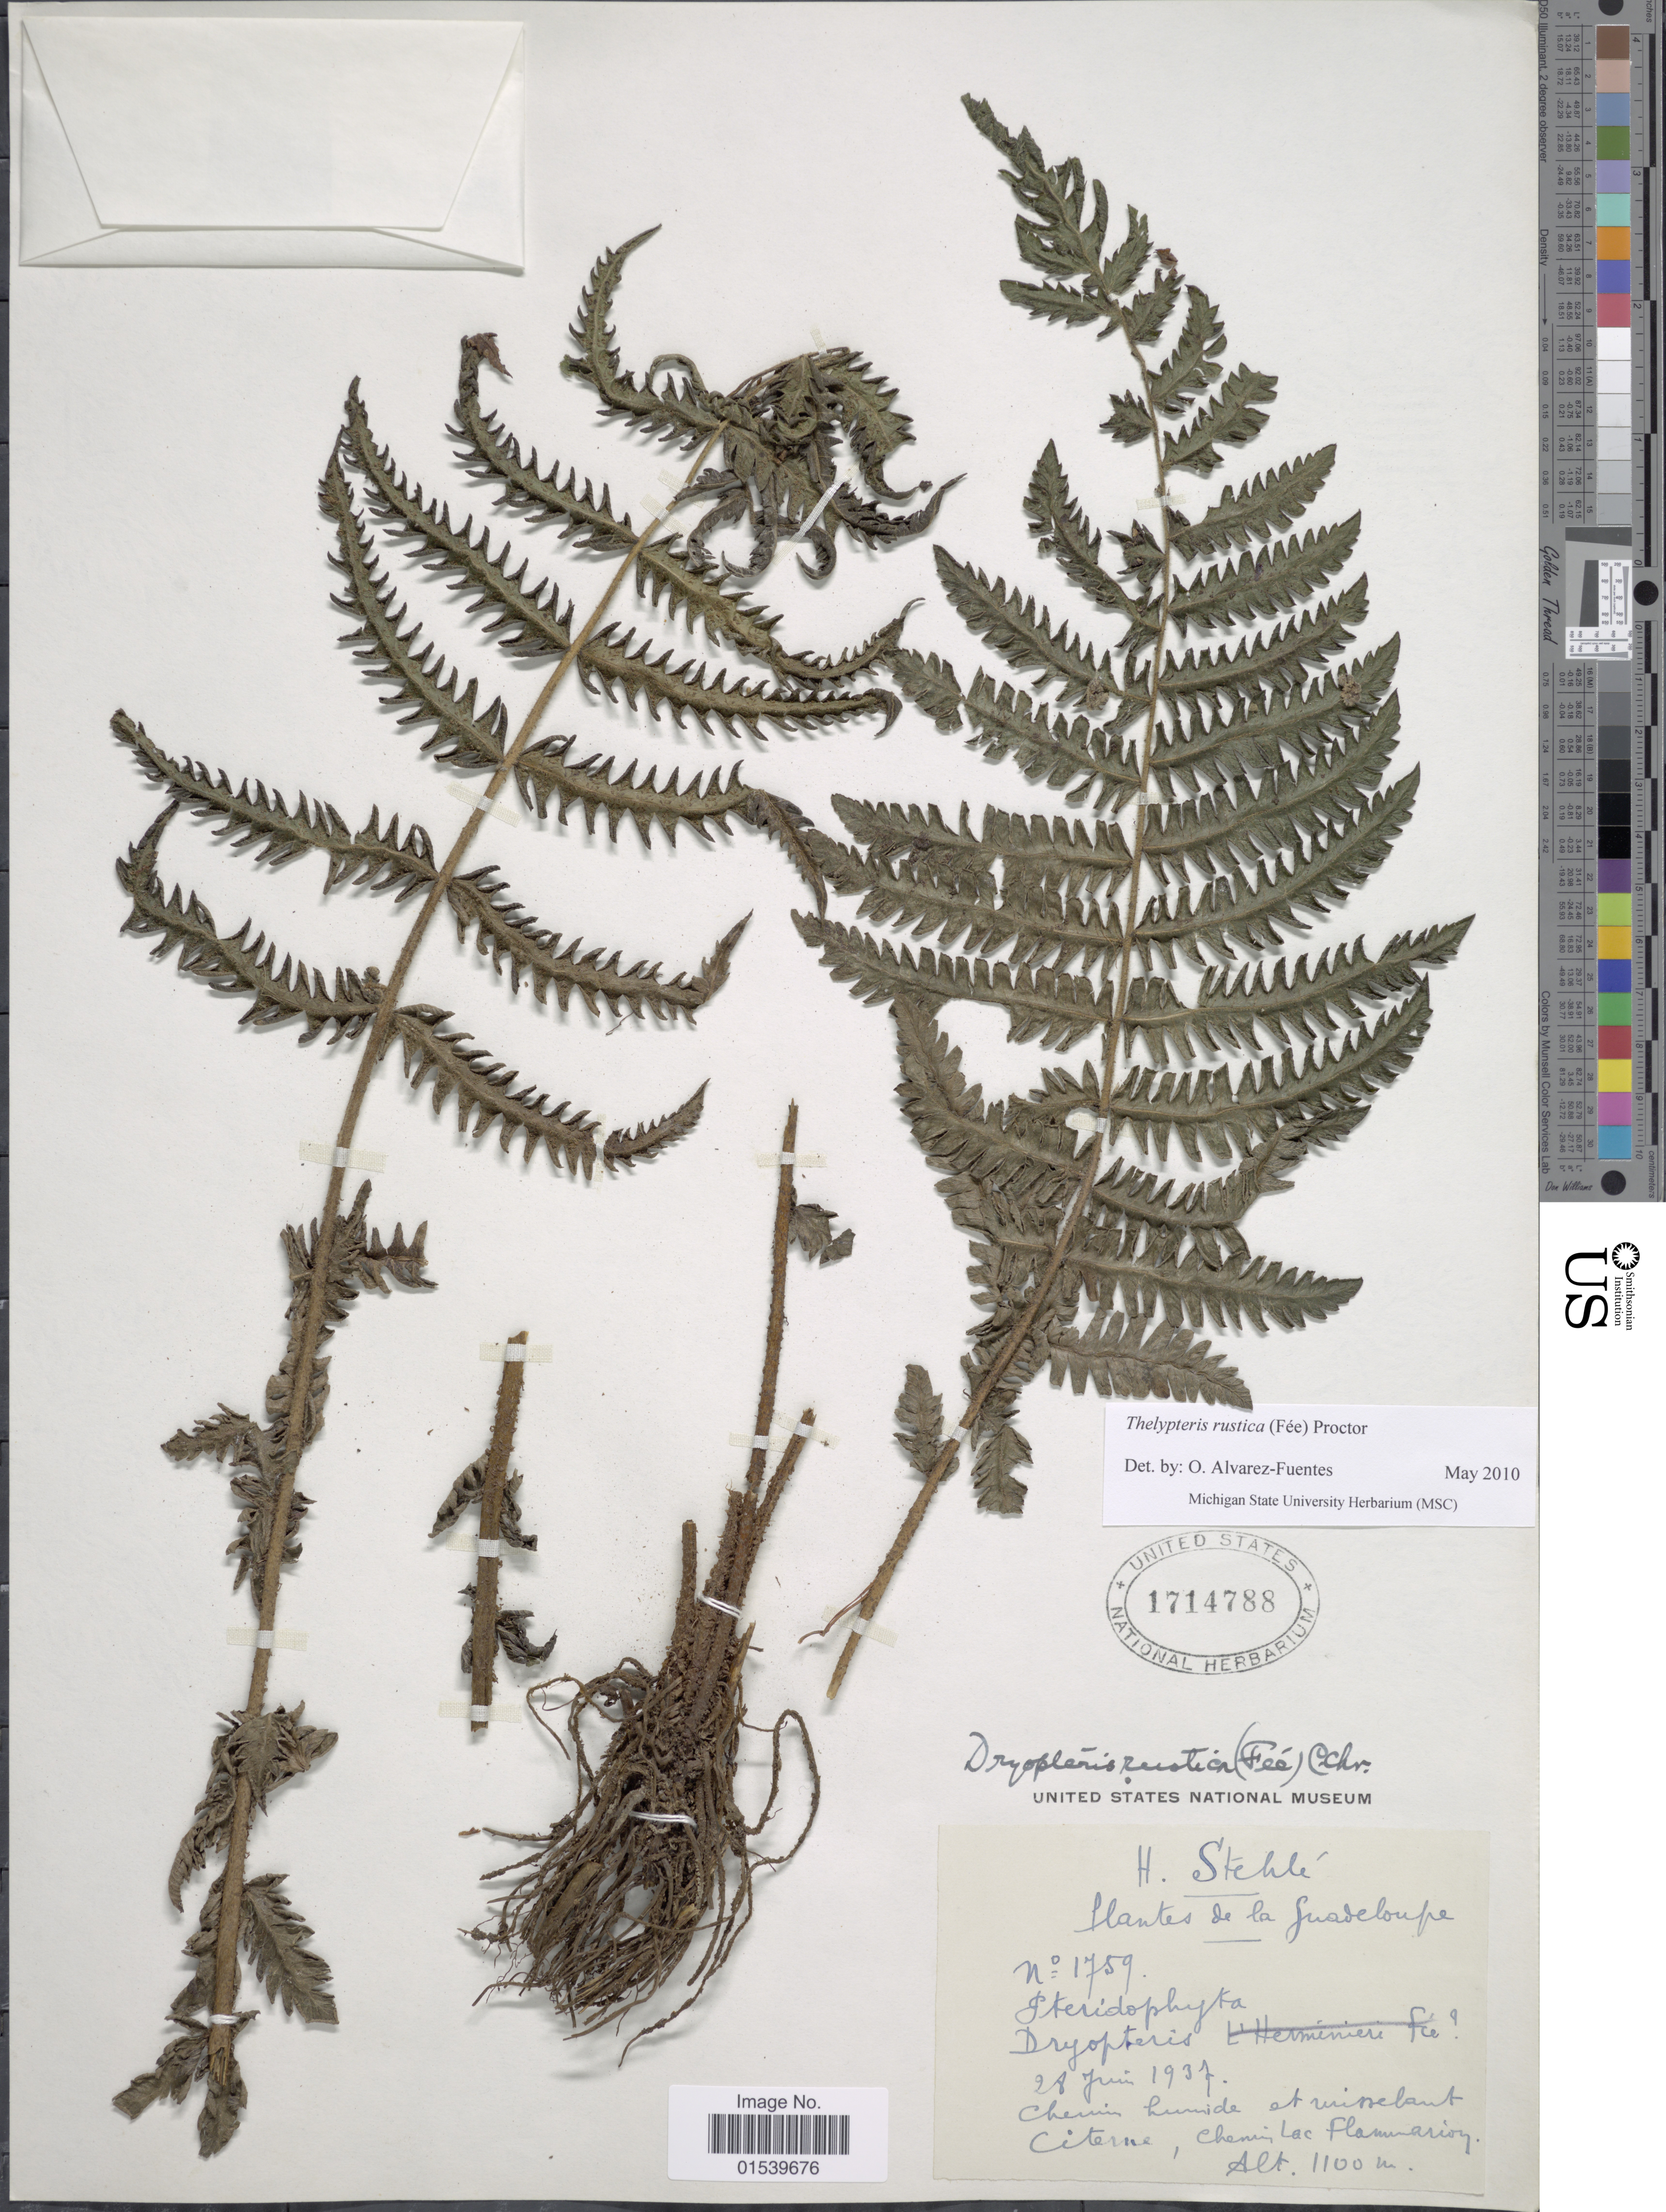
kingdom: Plantae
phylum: Tracheophyta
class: Polypodiopsida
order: Polypodiales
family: Thelypteridaceae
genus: Amauropelta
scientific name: Amauropelta rustica (Fée) comb. nov., ined 2015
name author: (Fée)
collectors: H. Stehlé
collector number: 1759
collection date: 1937-06-28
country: Guadeloupe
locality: Chemin humide et ruisselaut Citerne, chemin Lac Flammarion.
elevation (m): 1100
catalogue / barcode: US 1714788